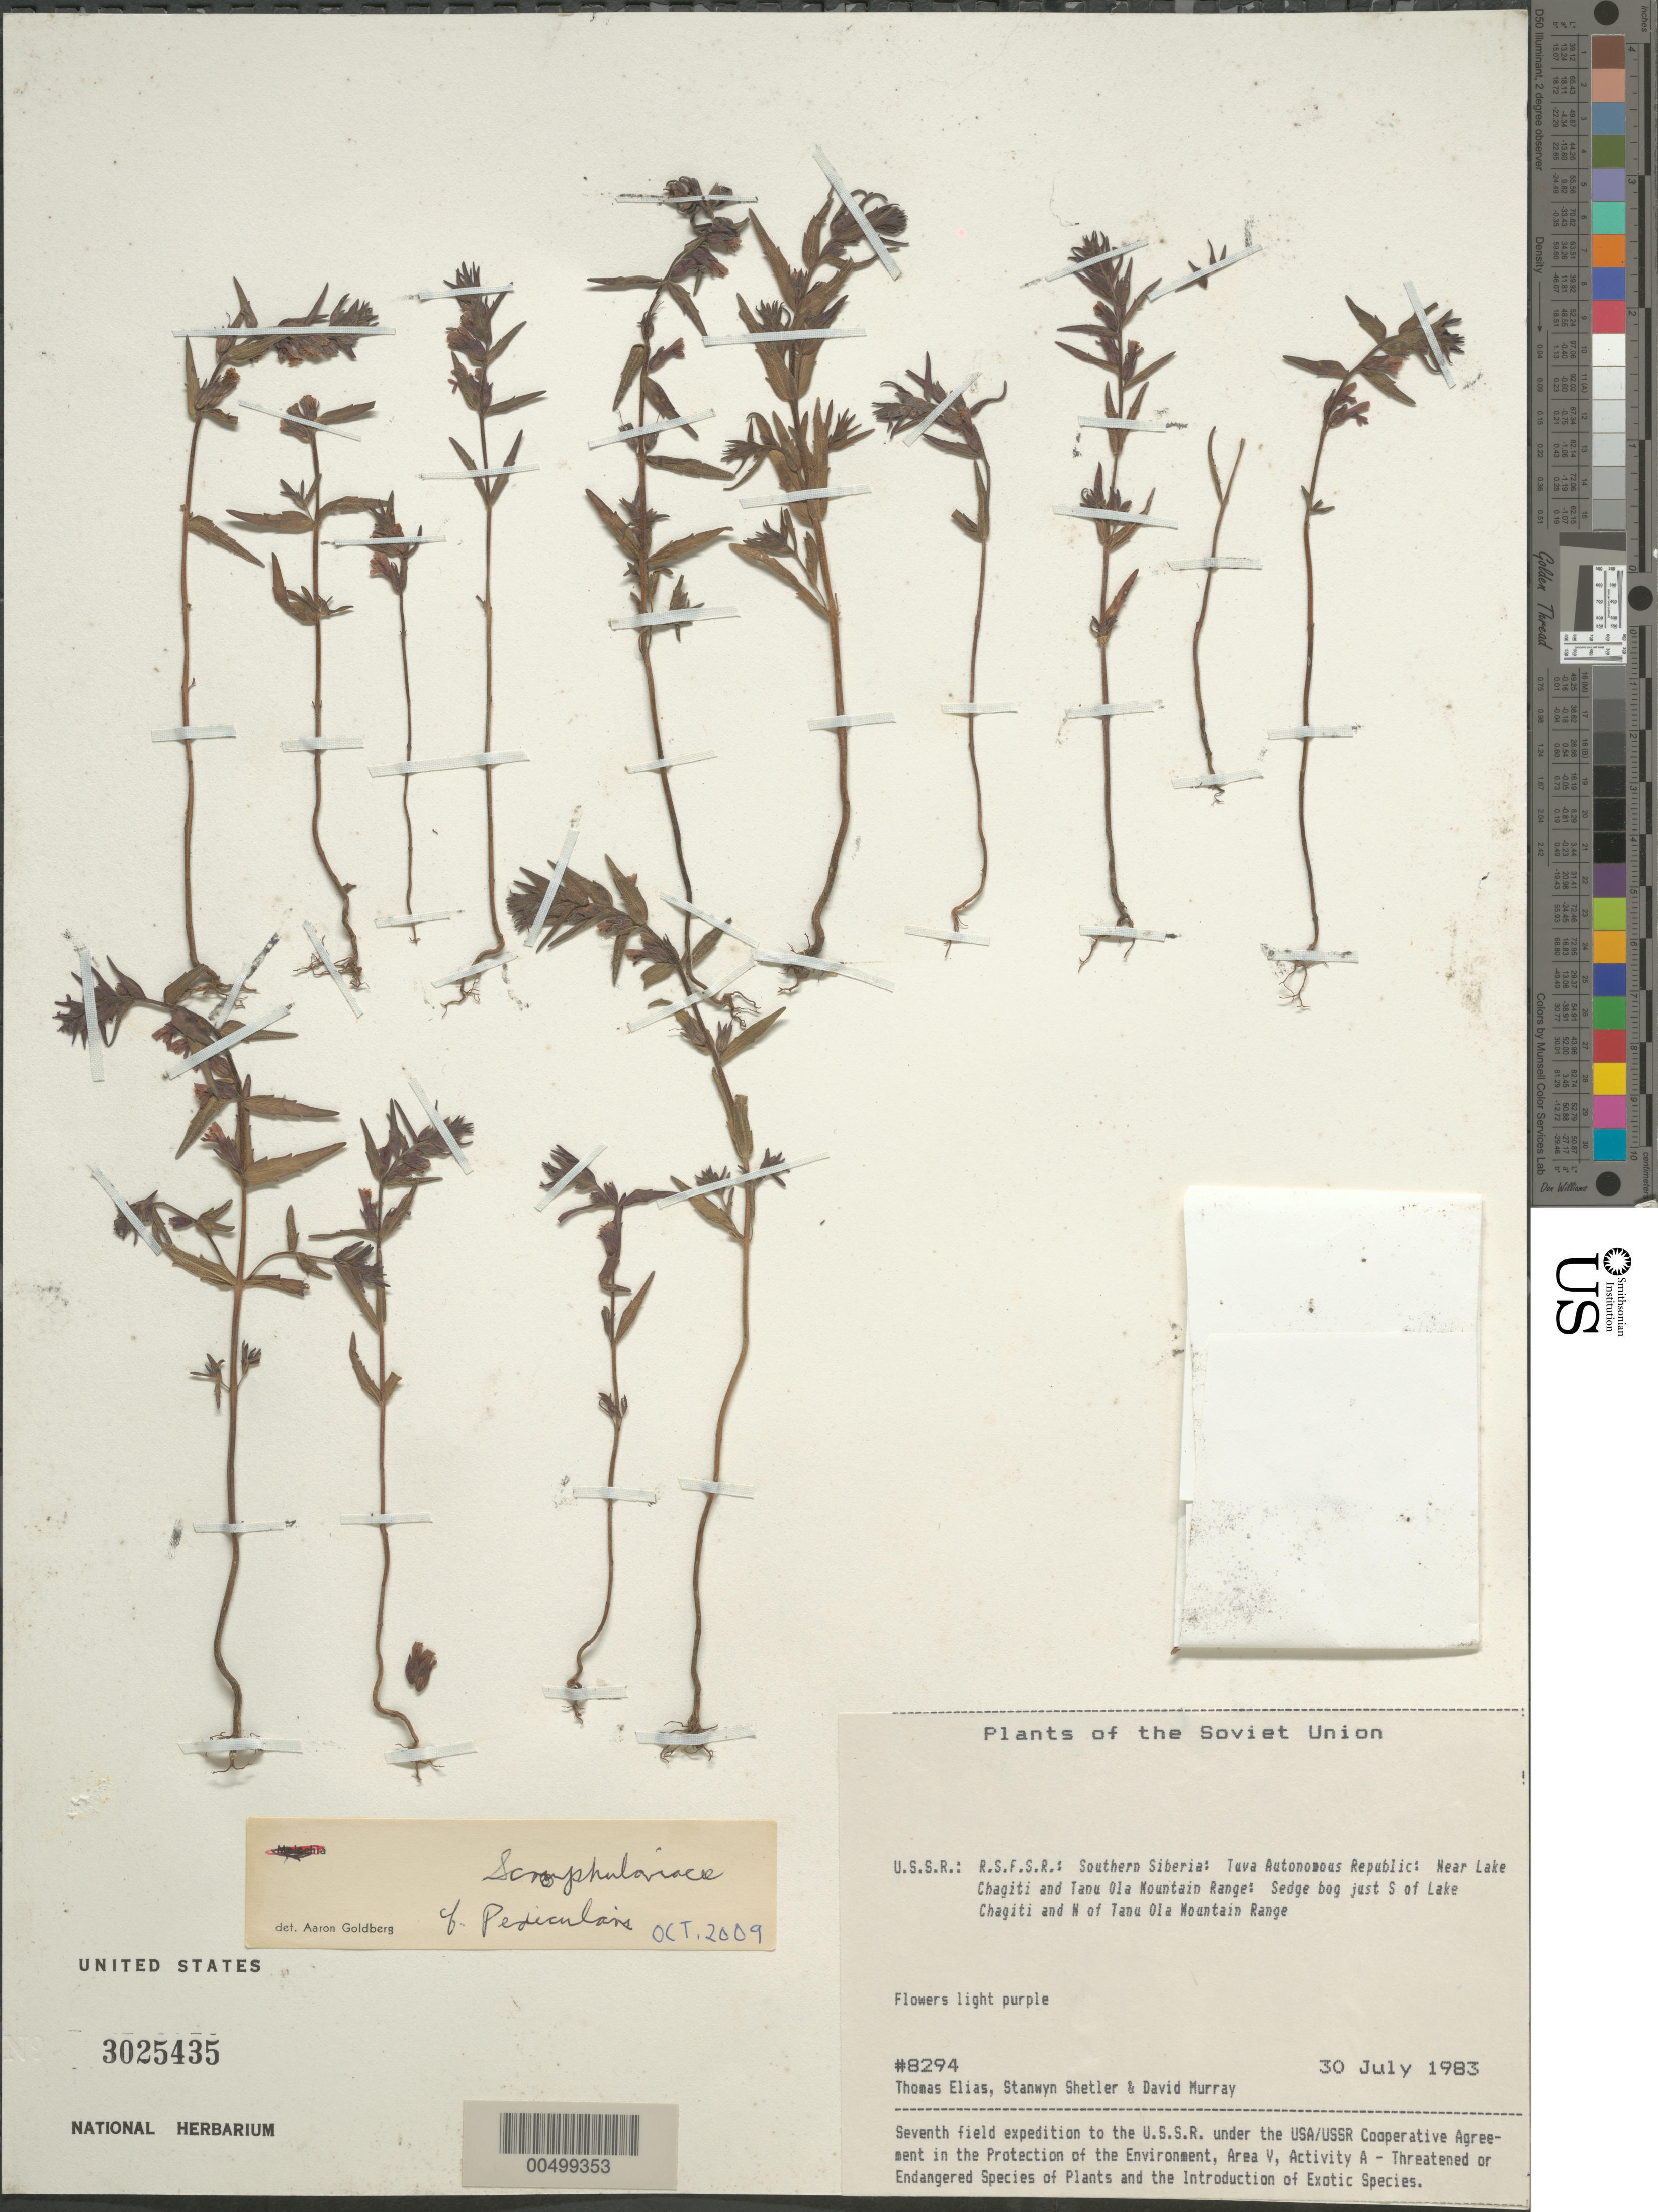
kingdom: Plantae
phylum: Tracheophyta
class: Magnoliopsida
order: Lamiales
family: Orobanchaceae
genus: Pedicularis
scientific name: Pedicularis sp.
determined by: Goldberg, Aaron, (US), NMNH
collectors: T. S. Elias, S. Shetler & D. F. Murray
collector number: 8294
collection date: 1983-07-30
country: Russian Federation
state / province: Tuva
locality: Soviet Union. U.S.S.R.: R.S.F.S.R.: Southern Siberia: Tuva Autonomous Republic: Near Lake Chagiti and Tanu Ola Mountain Range: Sedge bog just S of Lake Chagiti and N of Tanu Ola Mountain Range.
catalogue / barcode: US 3025435